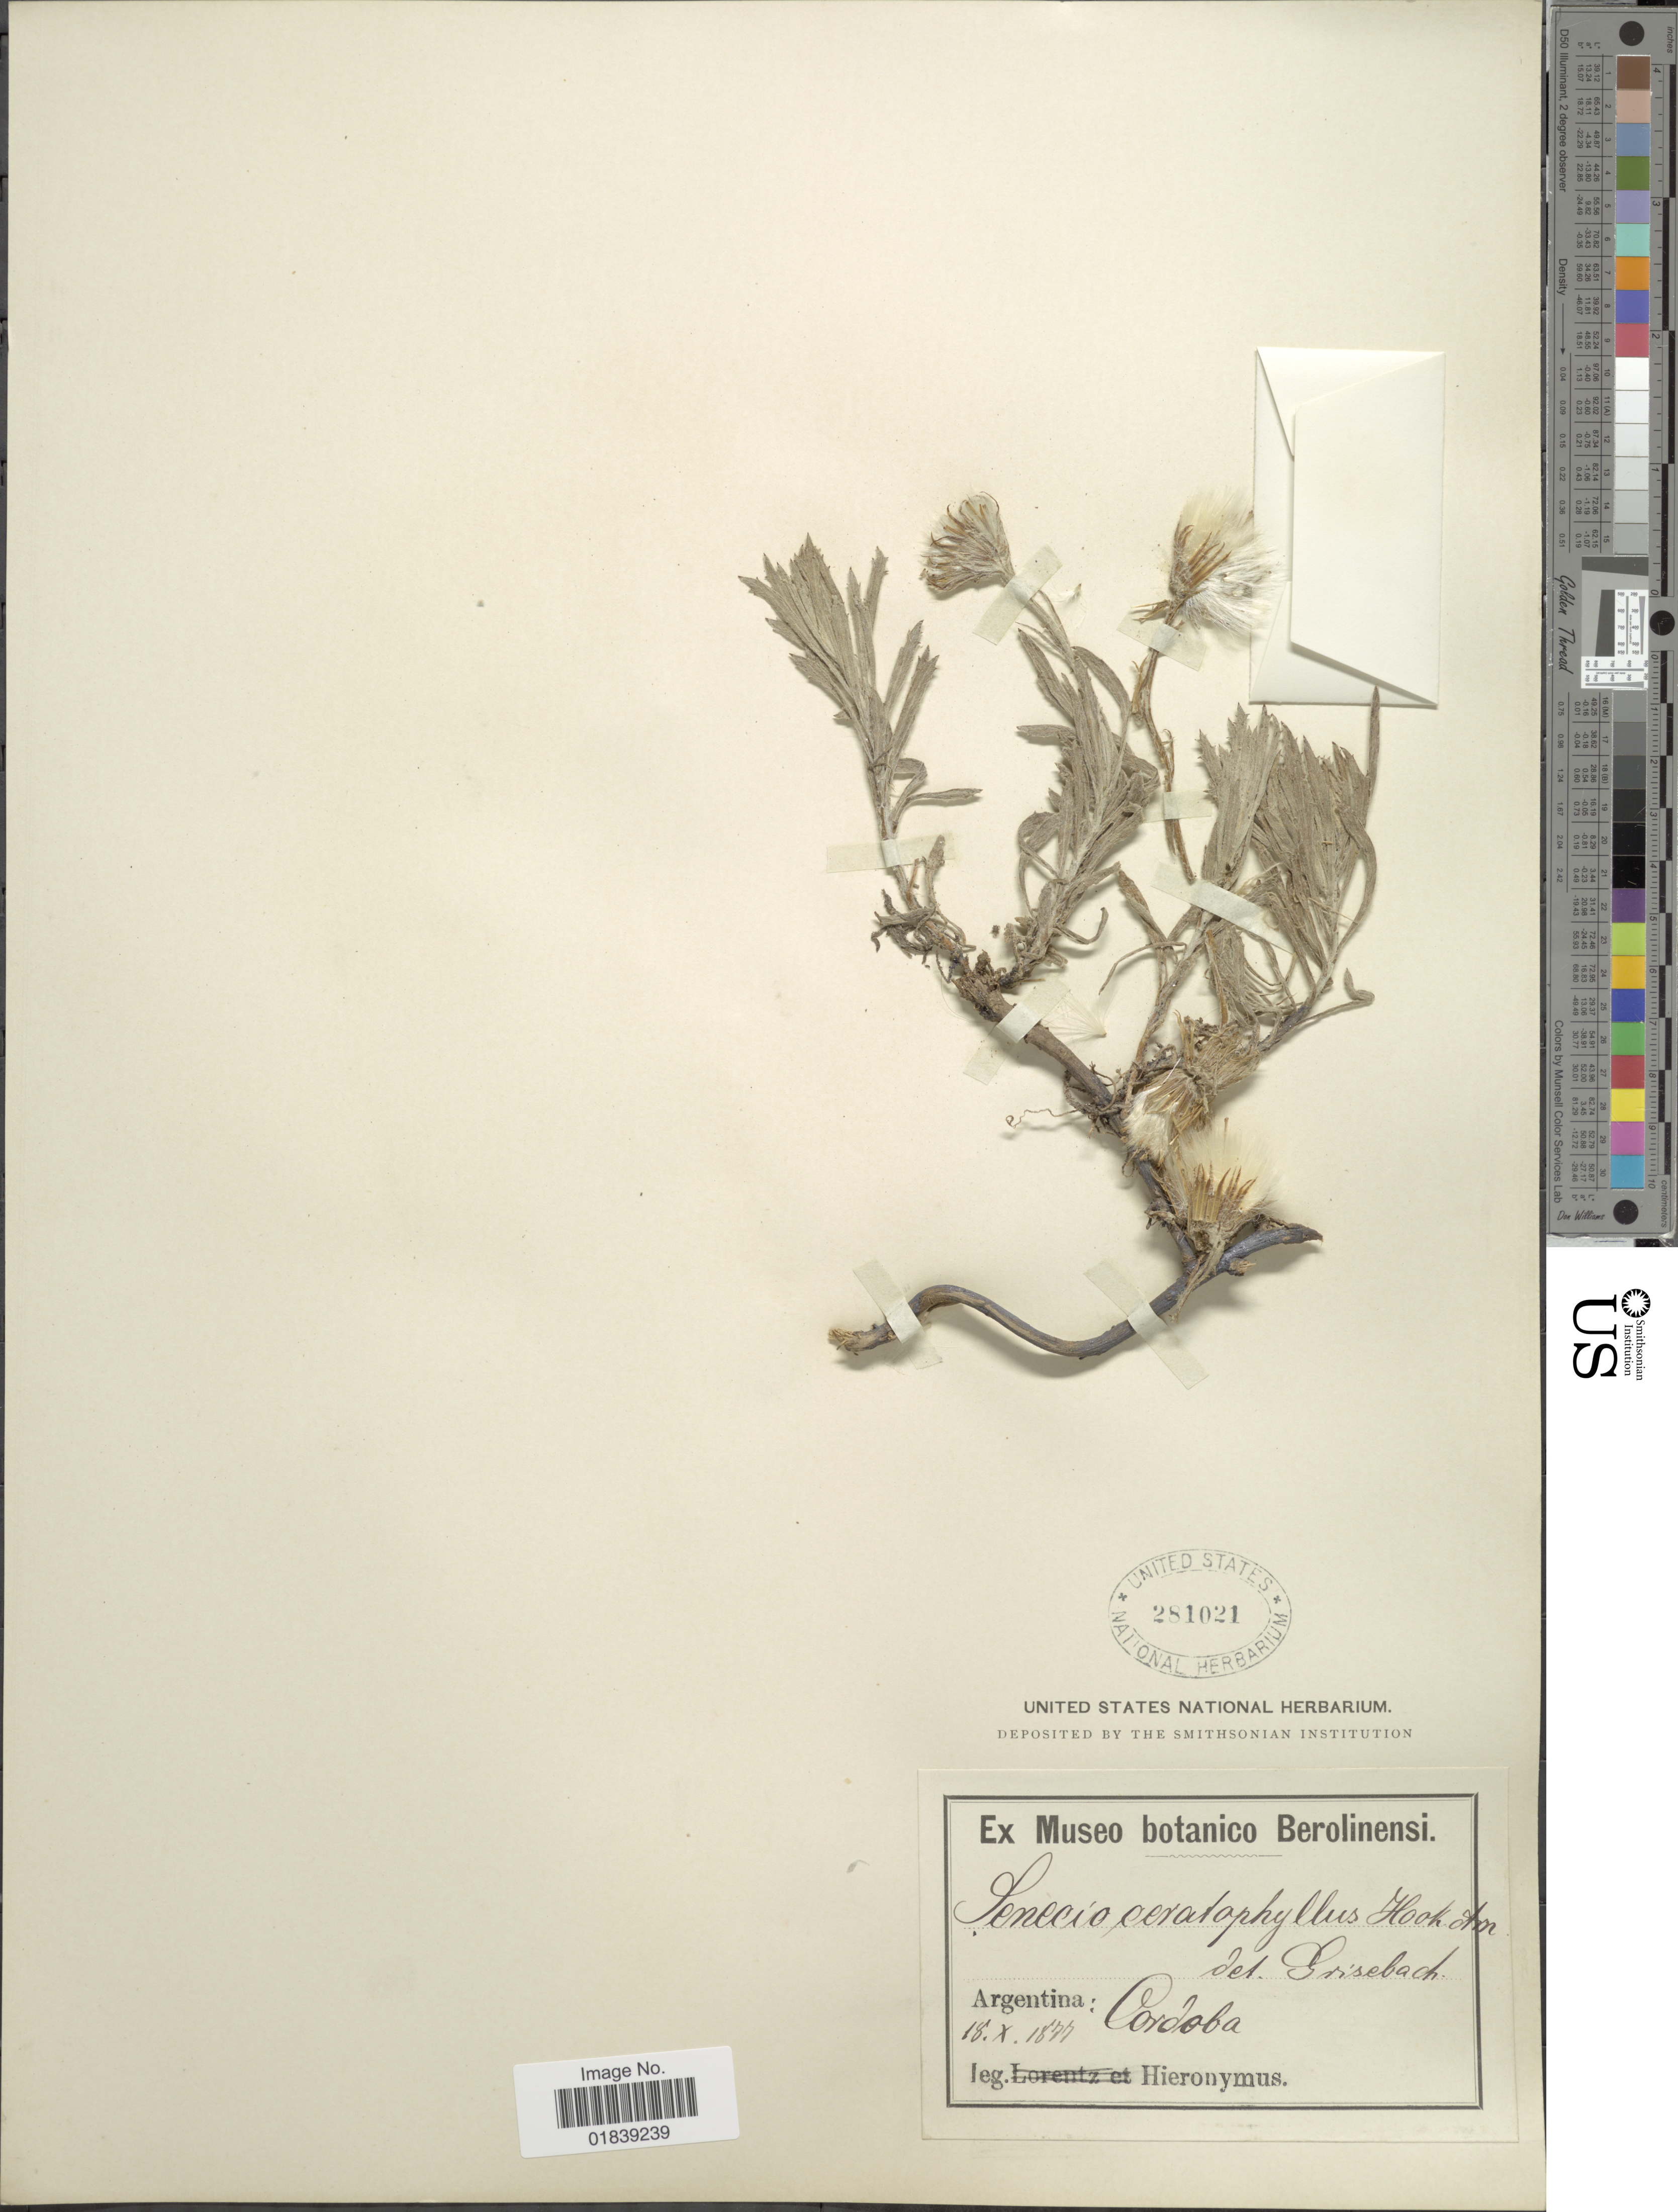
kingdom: Plantae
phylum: Tracheophyta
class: Magnoliopsida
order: Asterales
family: Asteraceae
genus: Senecio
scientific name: Senecio ceratophylloides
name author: Griseb.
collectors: G. H. Hieronymus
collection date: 1877-10-18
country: Argentina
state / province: Cordoba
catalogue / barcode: US 281021